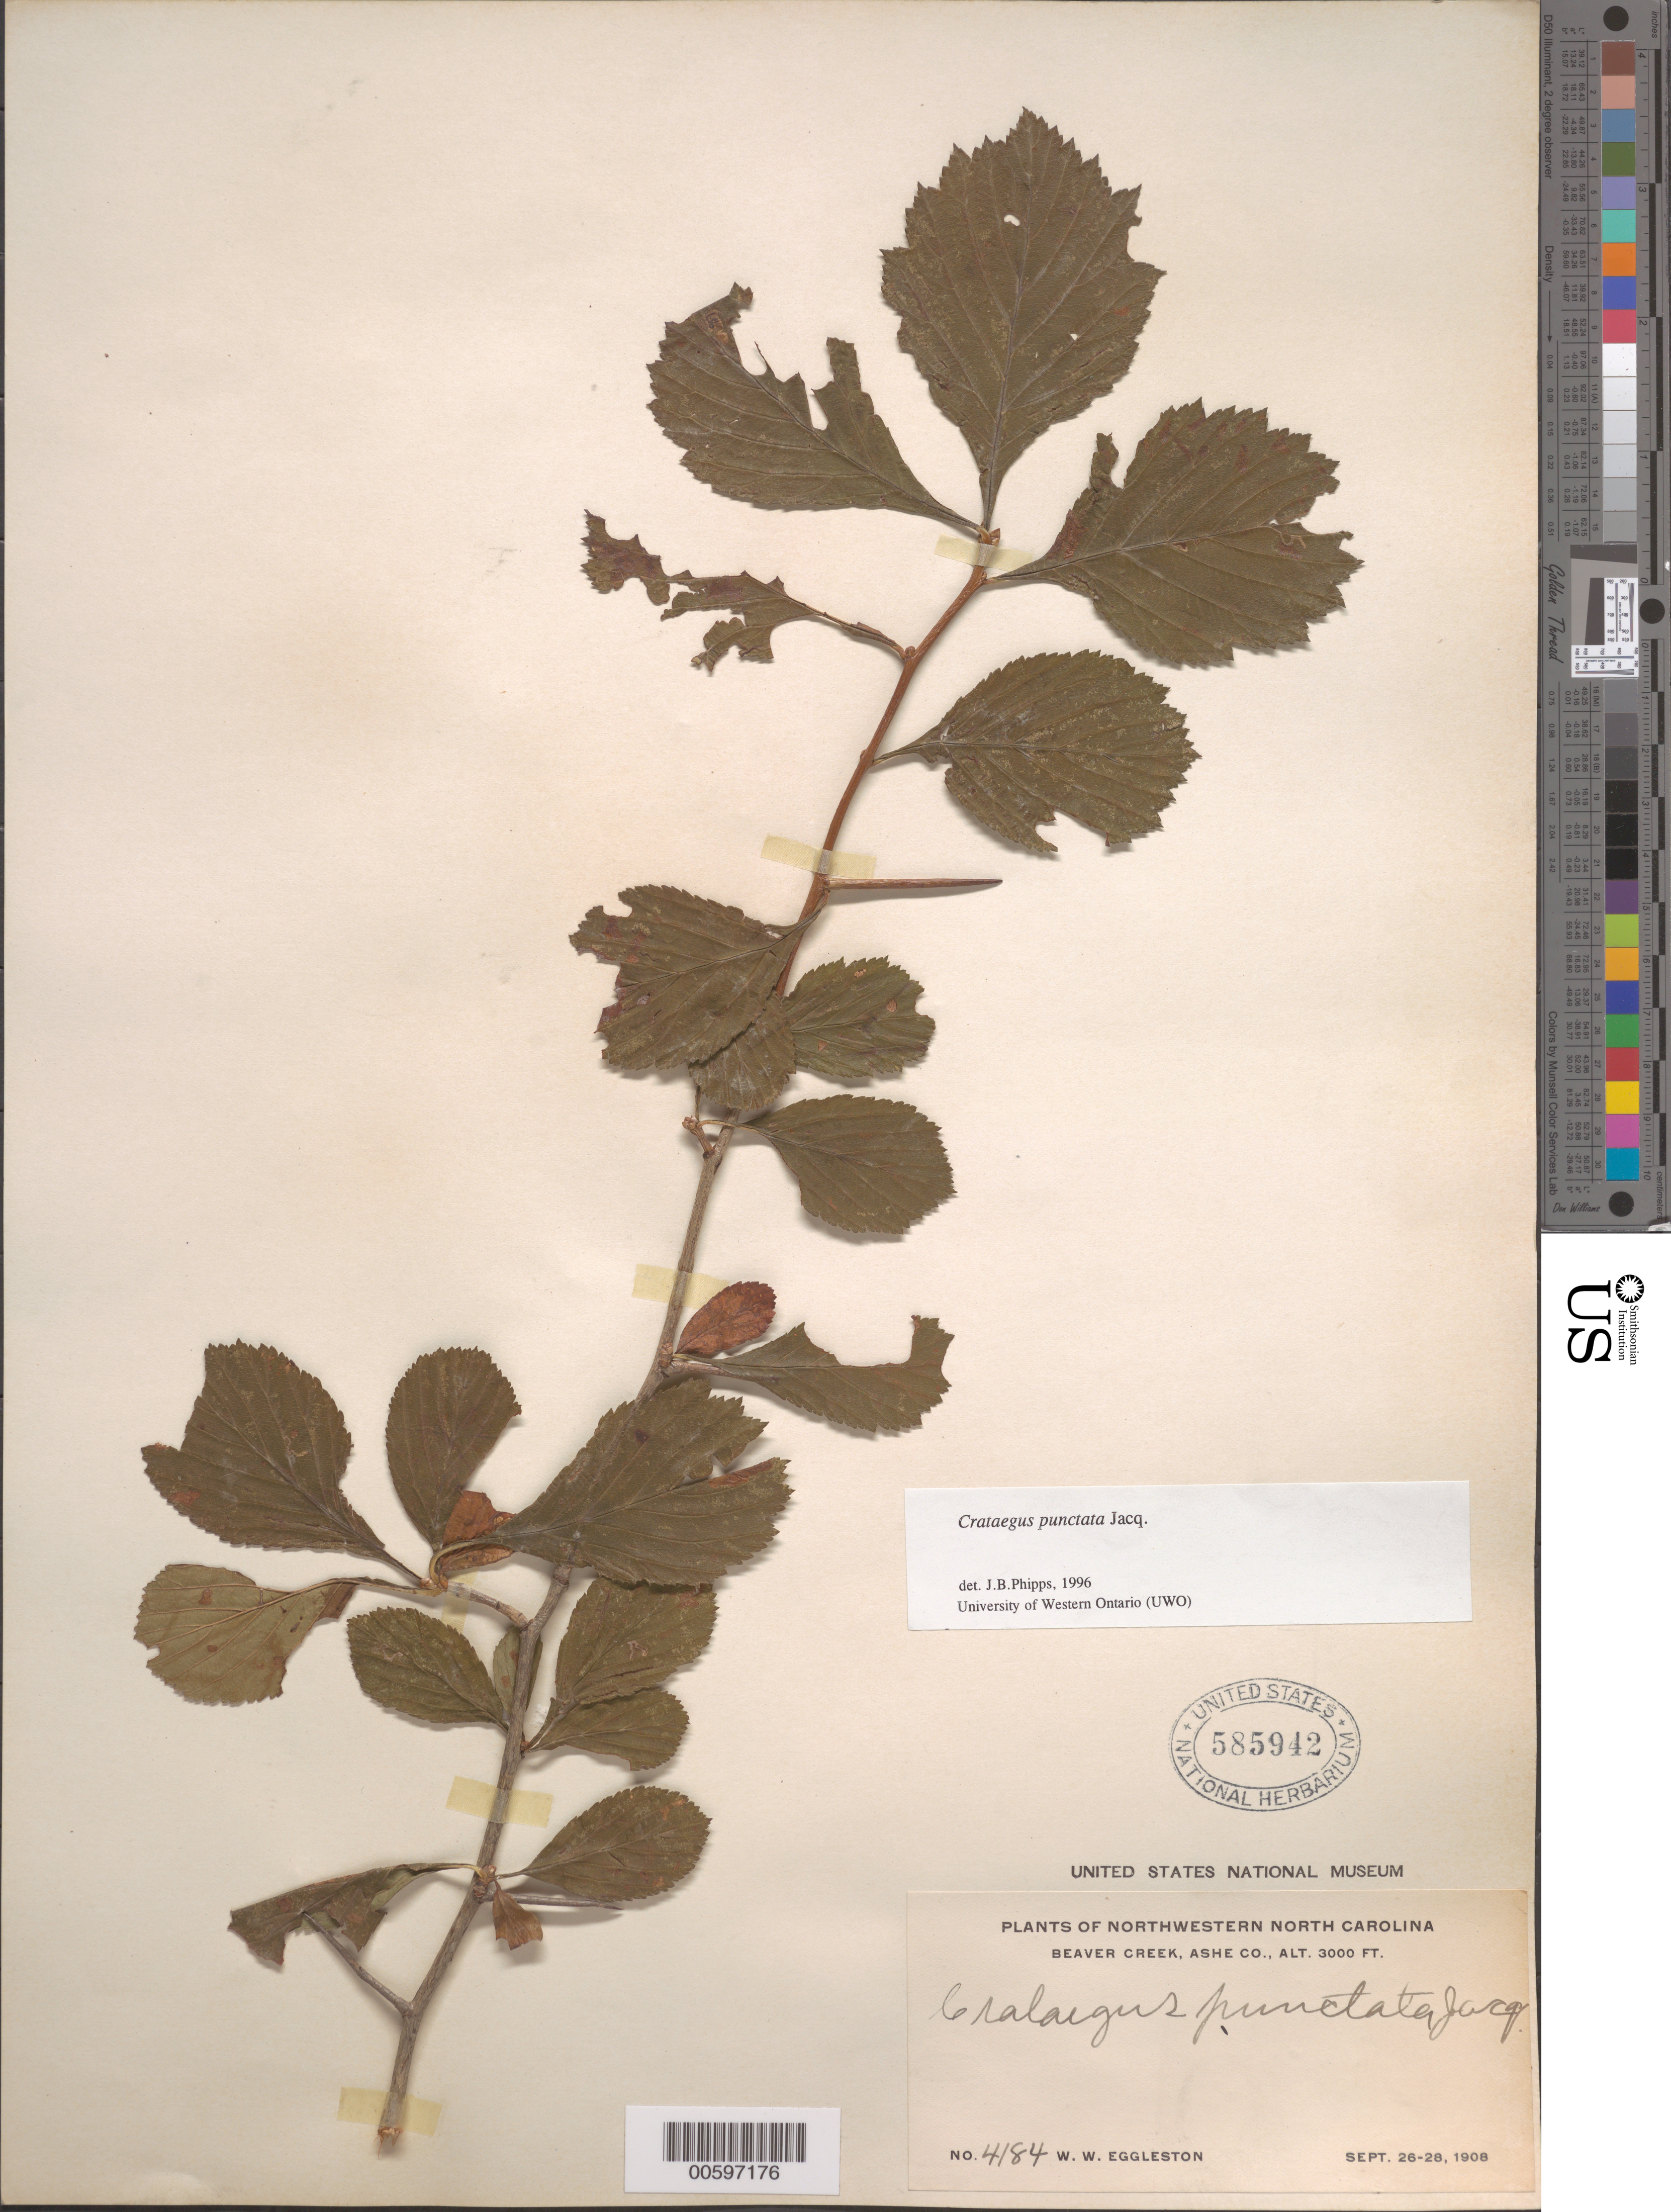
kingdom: Plantae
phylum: Tracheophyta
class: Magnoliopsida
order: Rosales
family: Rosaceae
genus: Crataegus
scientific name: Crataegus punctata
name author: Jacq.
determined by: Phipps, James B., (UWO), University of Western Ontario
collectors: W. W. Eggleston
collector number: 4184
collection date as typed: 26 Sep 1908 to 28 Sep 1908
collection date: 1908-09-26/1908-09-28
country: United States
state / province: North Carolina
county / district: Ashe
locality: Beaver Creek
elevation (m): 914.4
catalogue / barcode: US 585942